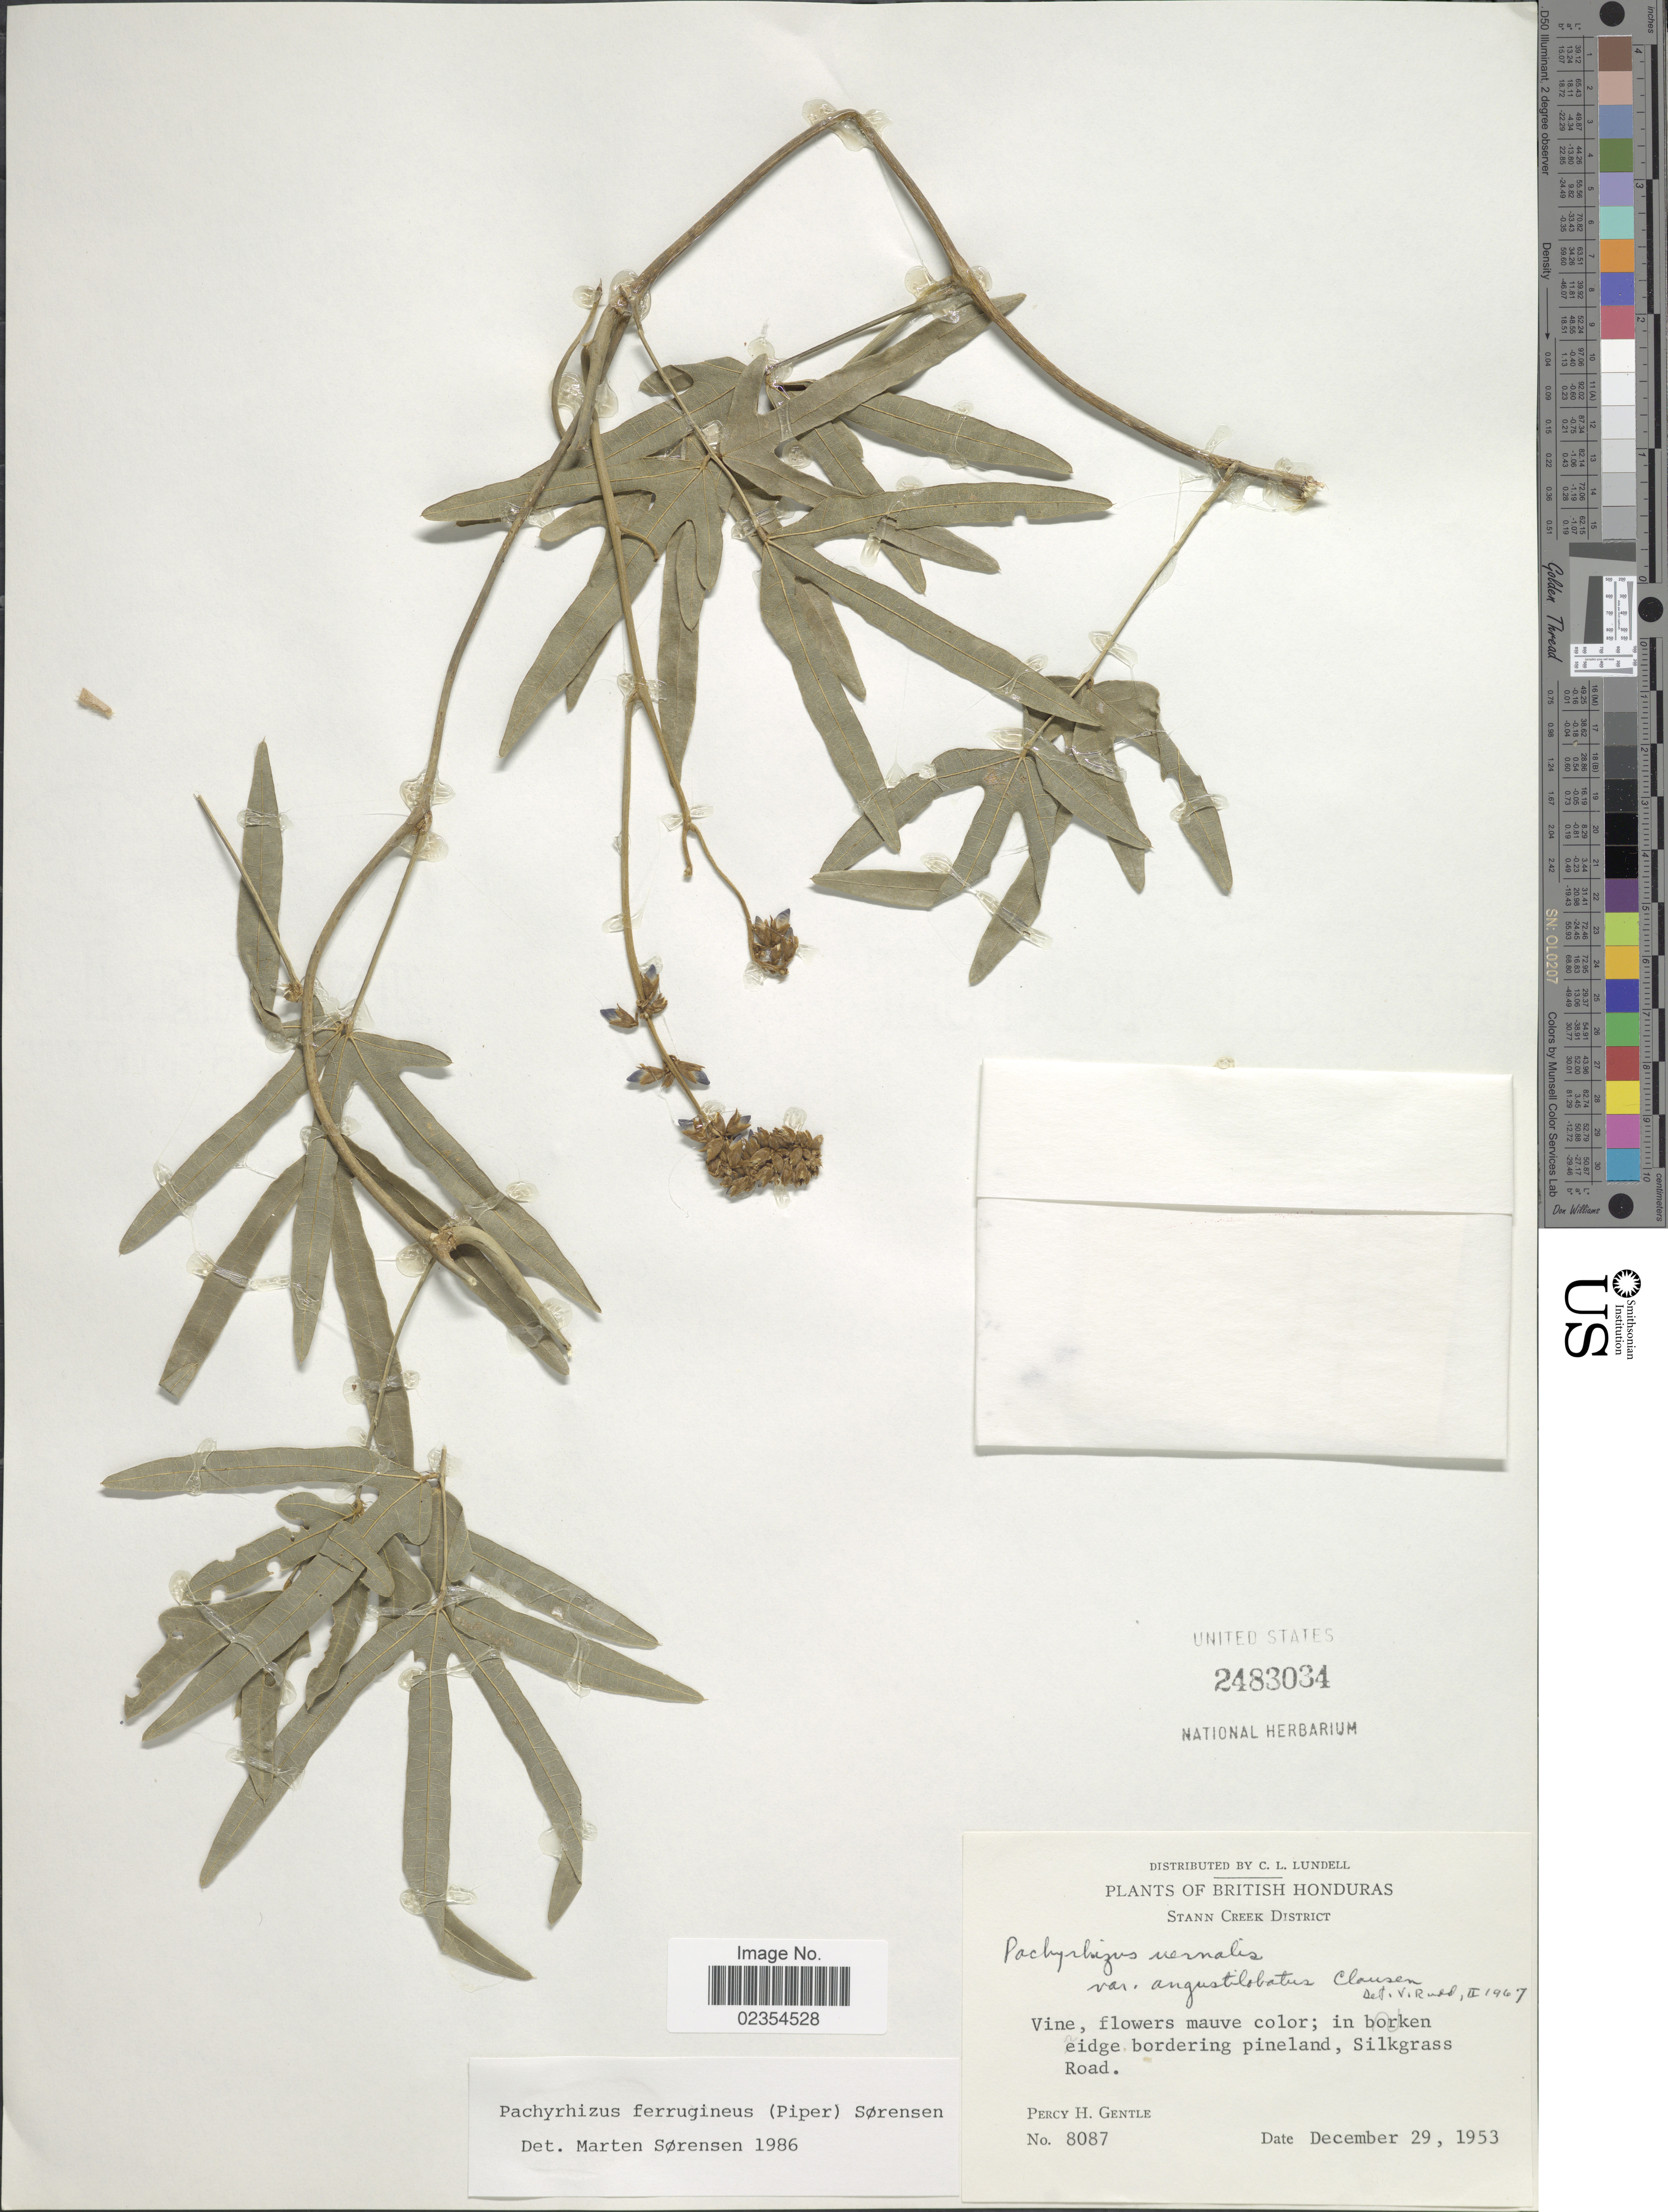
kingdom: Plantae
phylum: Tracheophyta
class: Magnoliopsida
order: Fabales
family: Fabaceae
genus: Pachyrhizus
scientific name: Pachyrhizus ferrugineus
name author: (Piper) M. Sørensen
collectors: P. H. Gentle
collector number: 8087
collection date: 1953-12-29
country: Belize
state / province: Stann Creek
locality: British Honduras, Stann Creek District, Silkgrass Road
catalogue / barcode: US 2483034